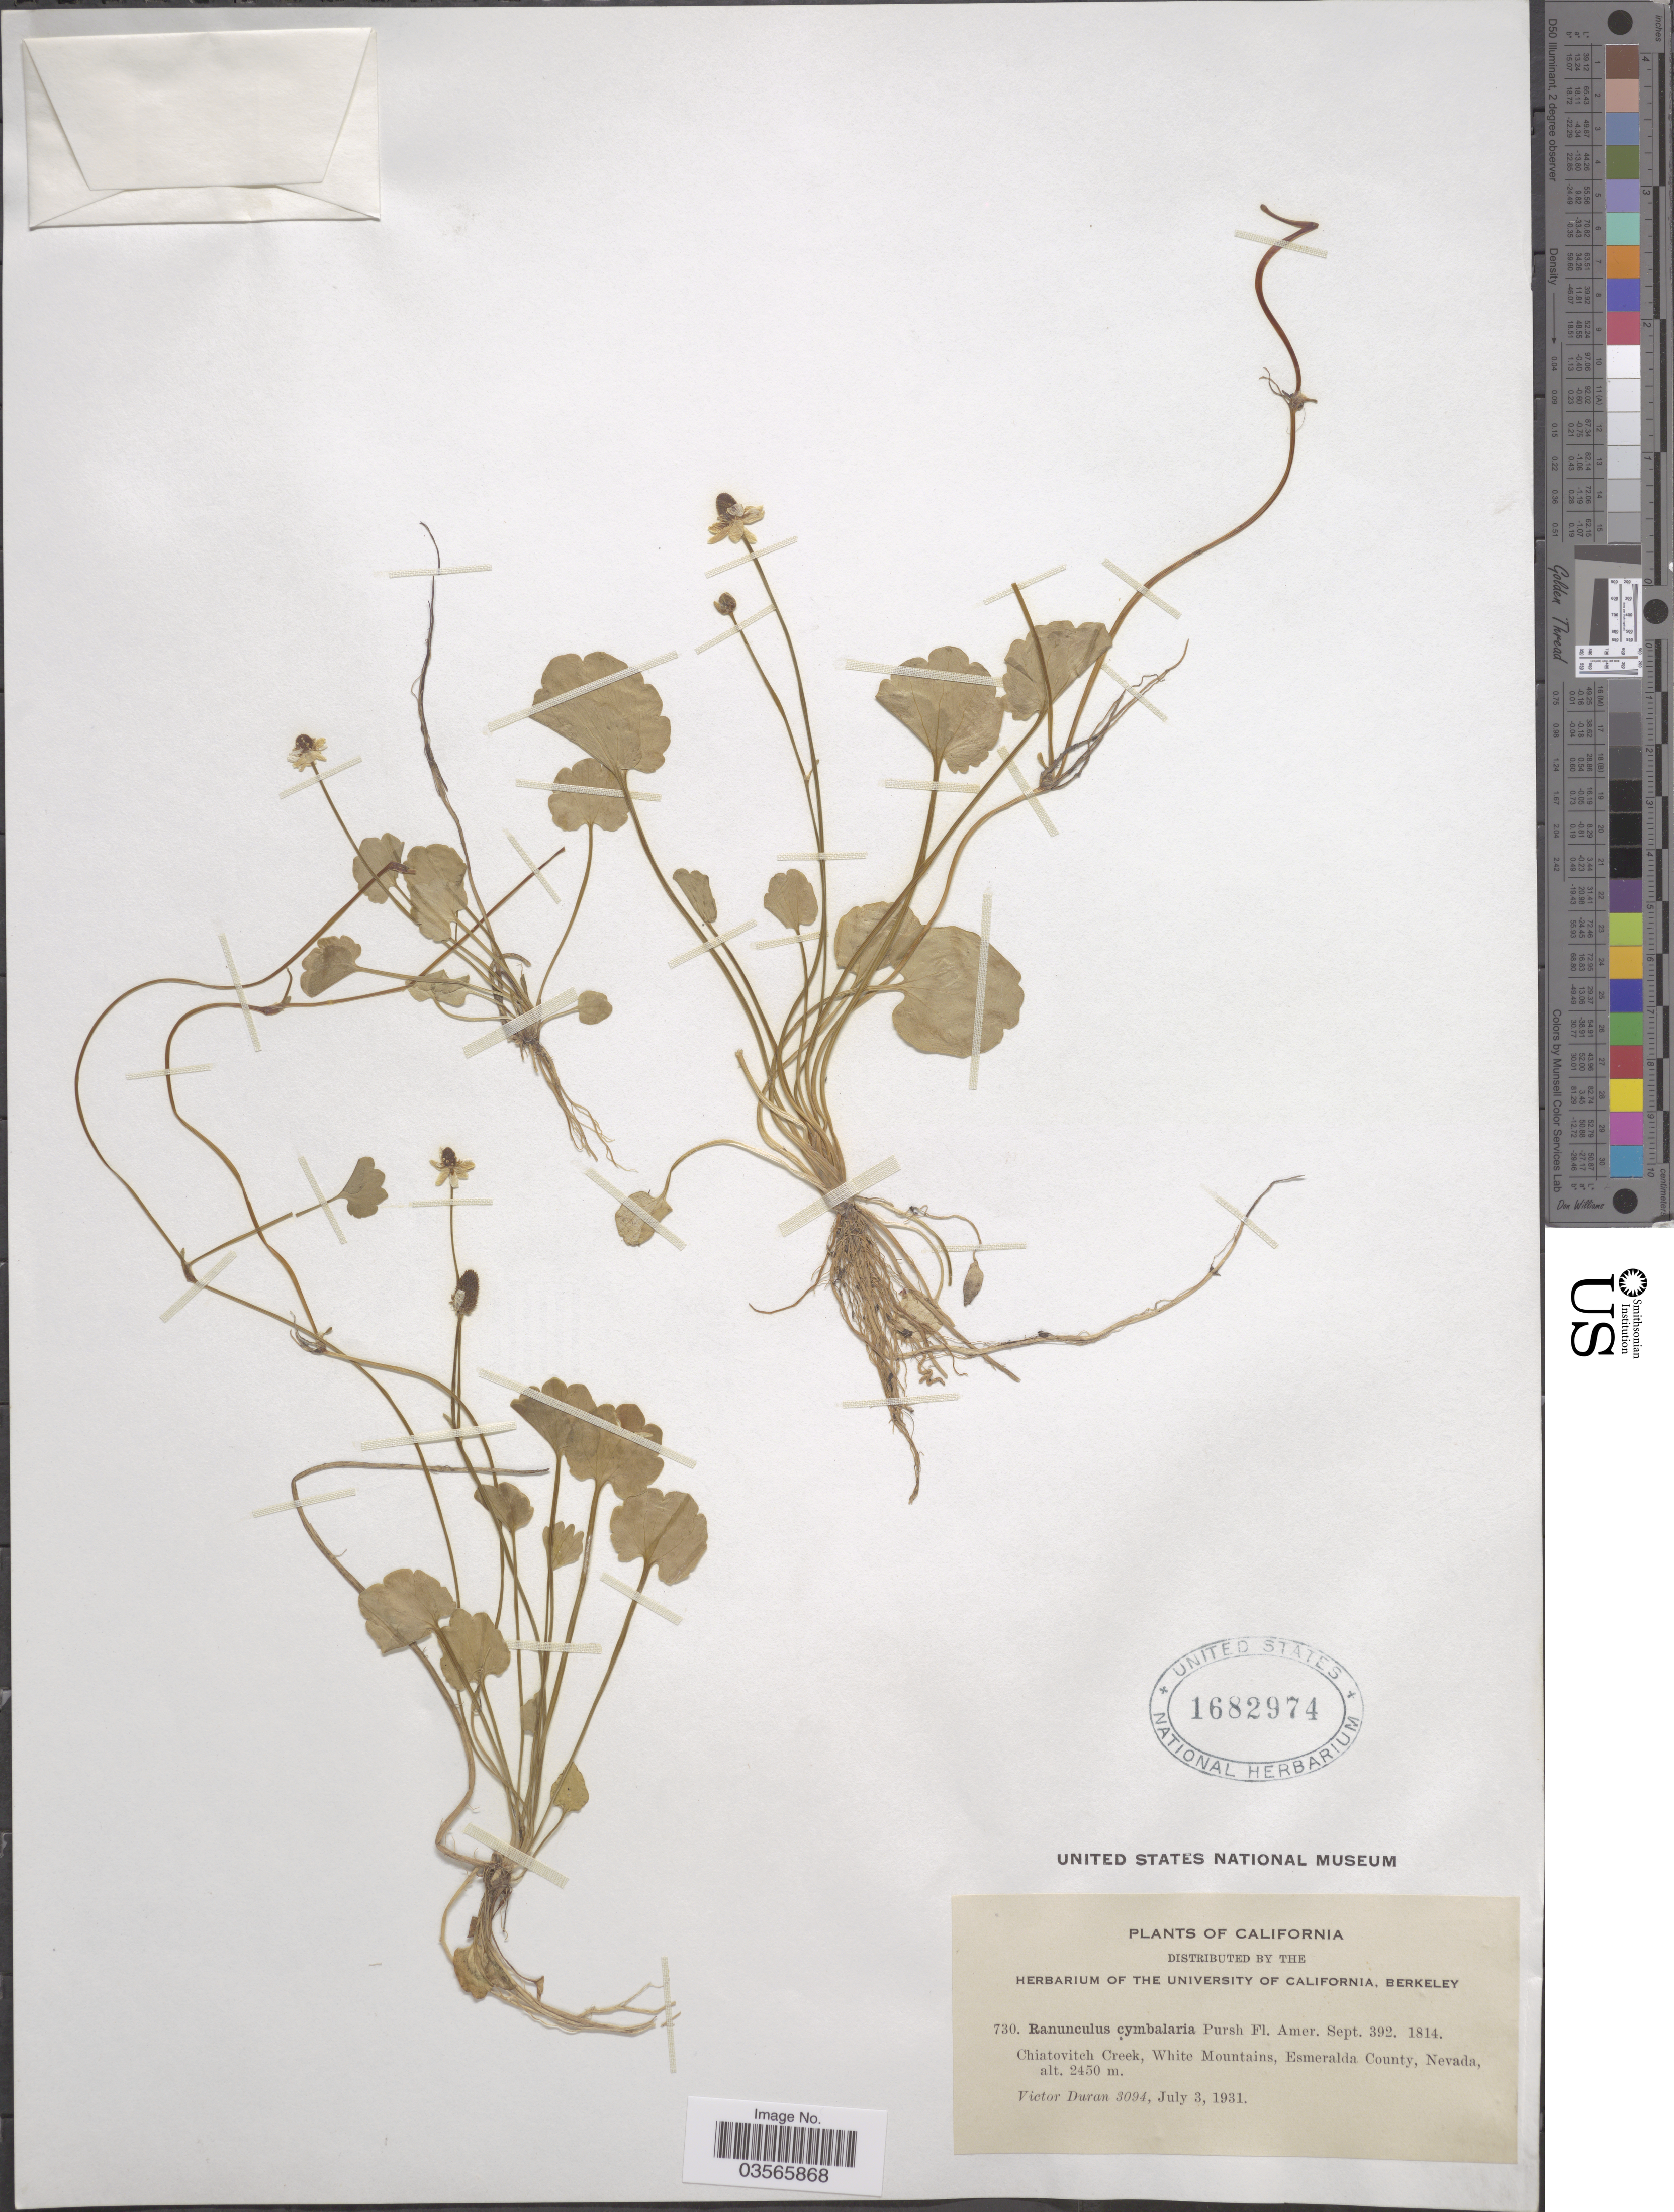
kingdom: Plantae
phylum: Tracheophyta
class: Magnoliopsida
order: Ranunculales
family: Ranunculaceae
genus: Halerpestes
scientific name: Halerpestes cymbalaria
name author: (Pursh) Greene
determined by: Strong, M. T., (US), Smithsonian Institution - National Museum of Natural History (UNITED STATES)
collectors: V. Duran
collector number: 730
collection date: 1931-07-03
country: United States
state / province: Nevada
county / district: Esmeralda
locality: Chiatovitch Creek, White Mountains, Esmeralda County.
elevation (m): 2450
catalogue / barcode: US 1682974